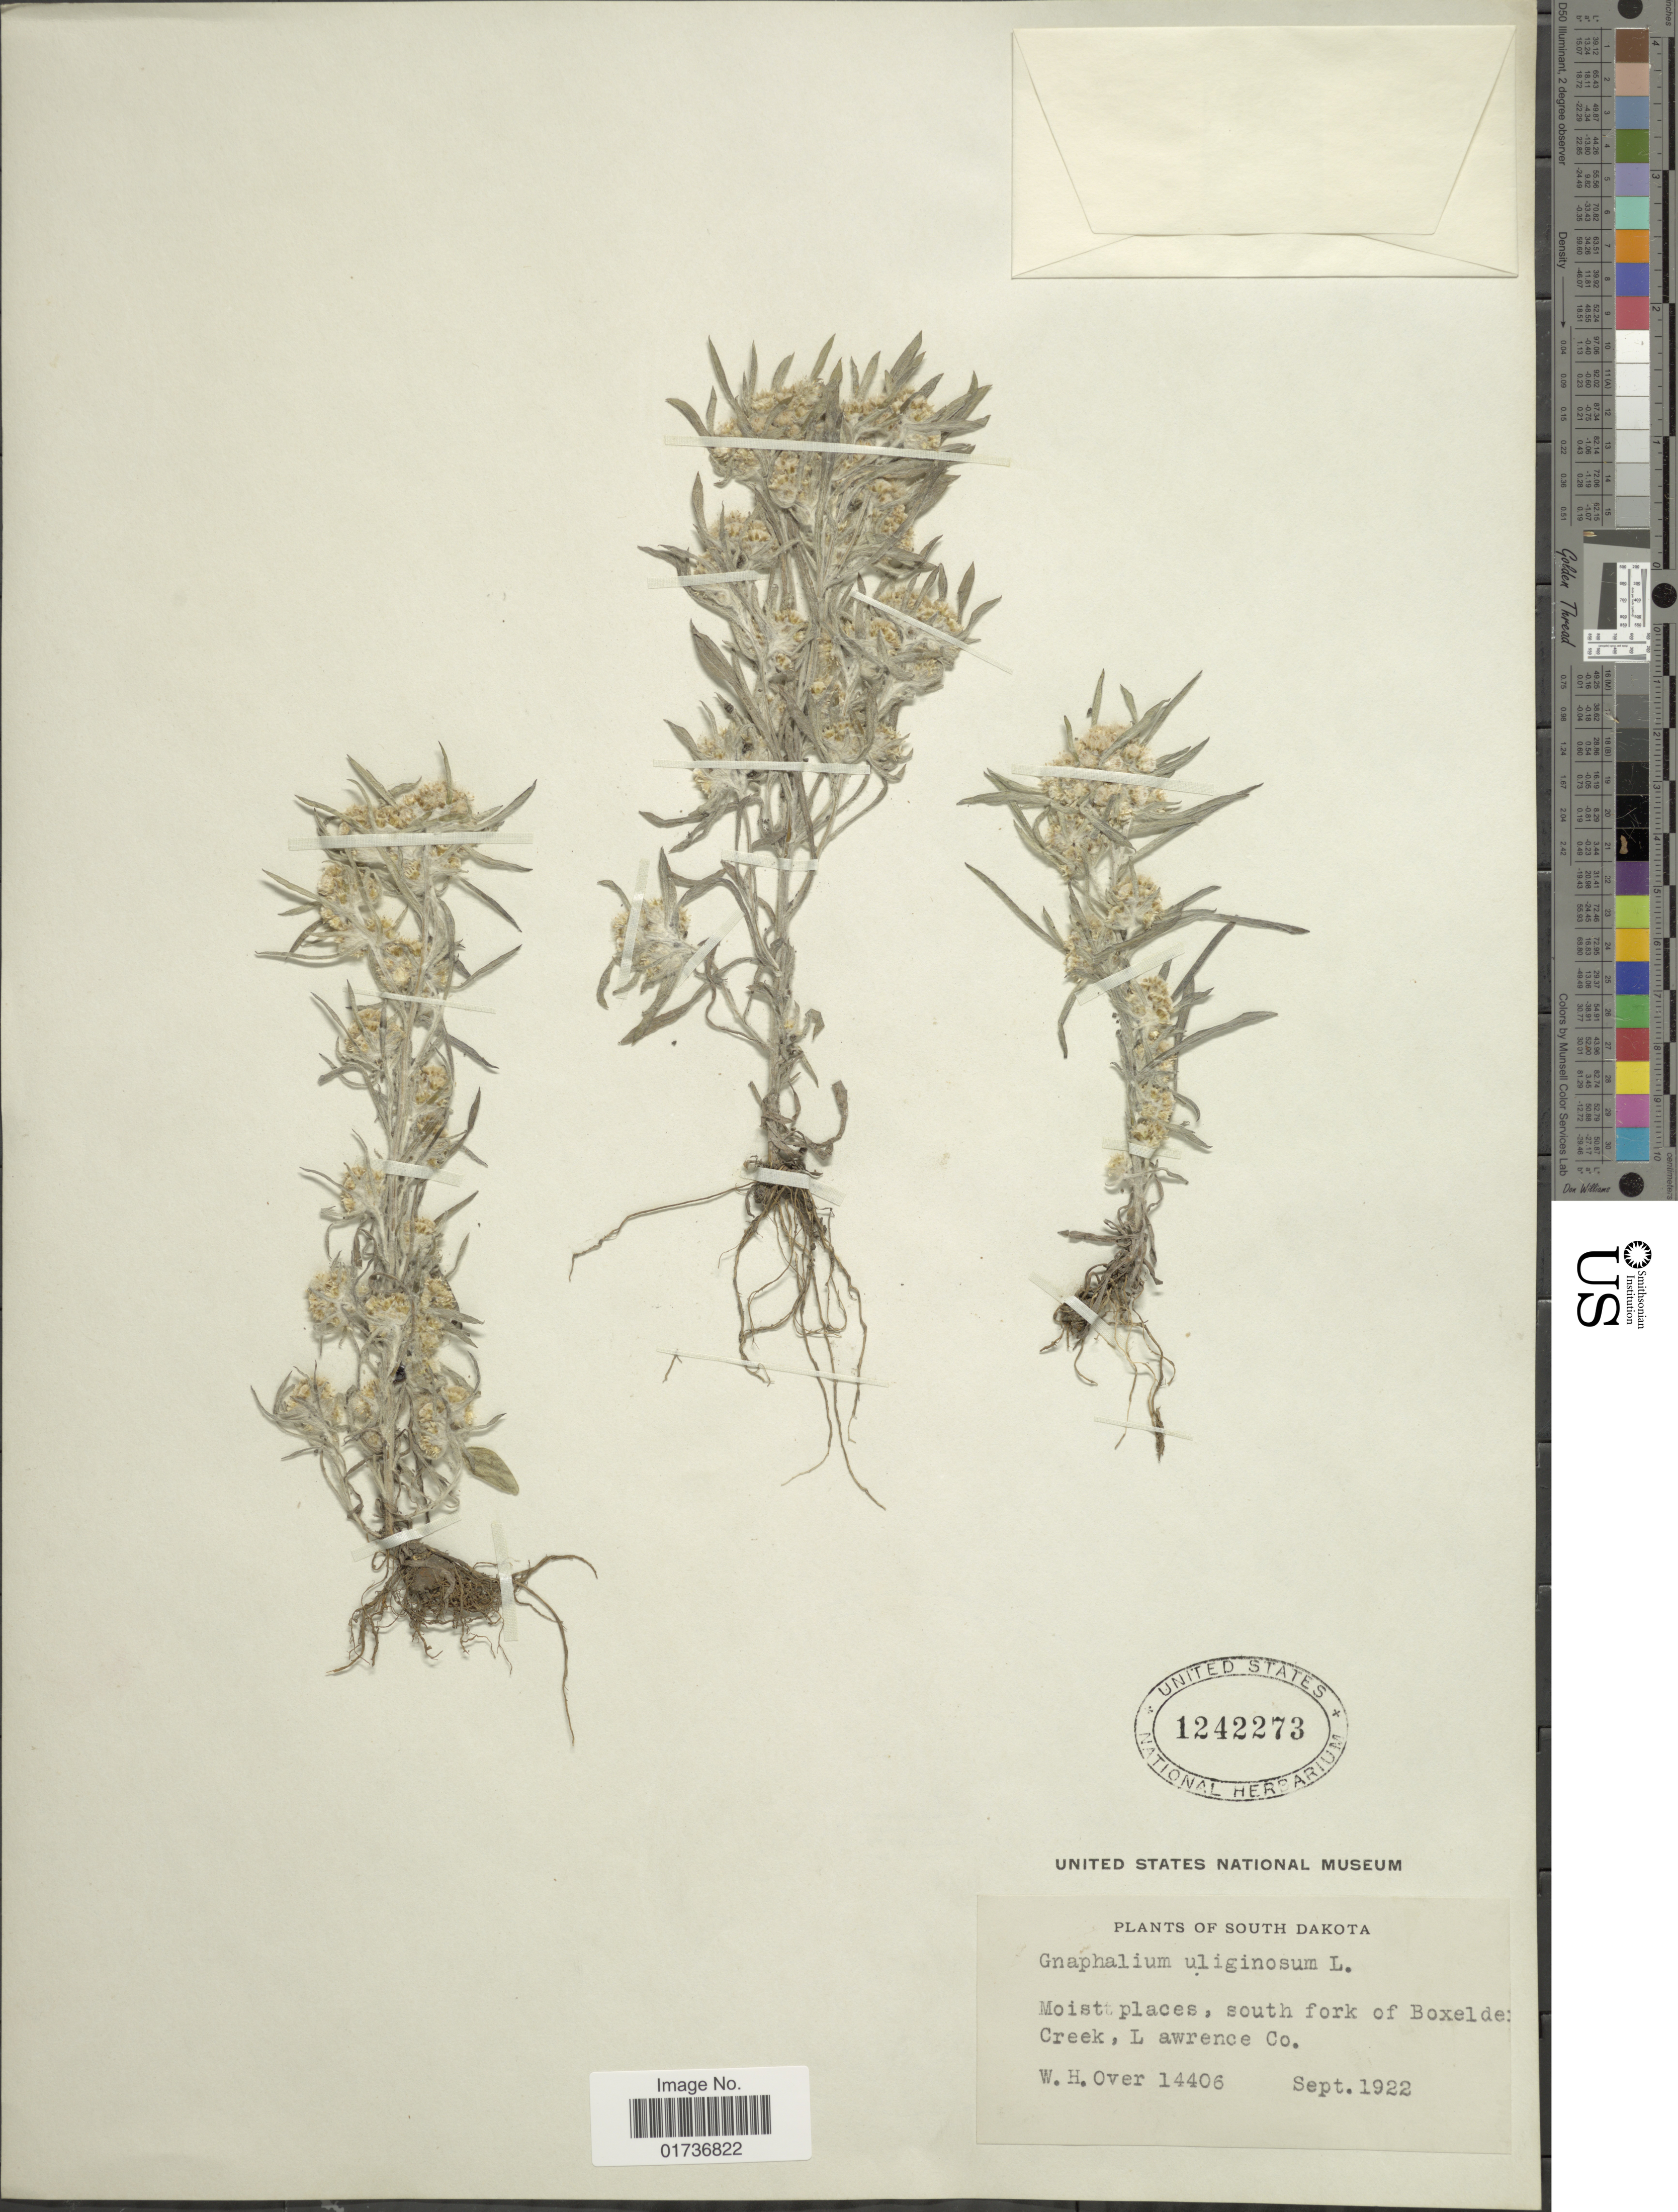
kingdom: Plantae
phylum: Tracheophyta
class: Magnoliopsida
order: Asterales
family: Asteraceae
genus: Gnaphalium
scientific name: Gnaphalium uliginosum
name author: L.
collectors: W. Over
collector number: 14406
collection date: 1922-09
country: United States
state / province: South Dakota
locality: Moist places, south fork of Boxelde Creek, Lawrence Co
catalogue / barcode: US 1242273